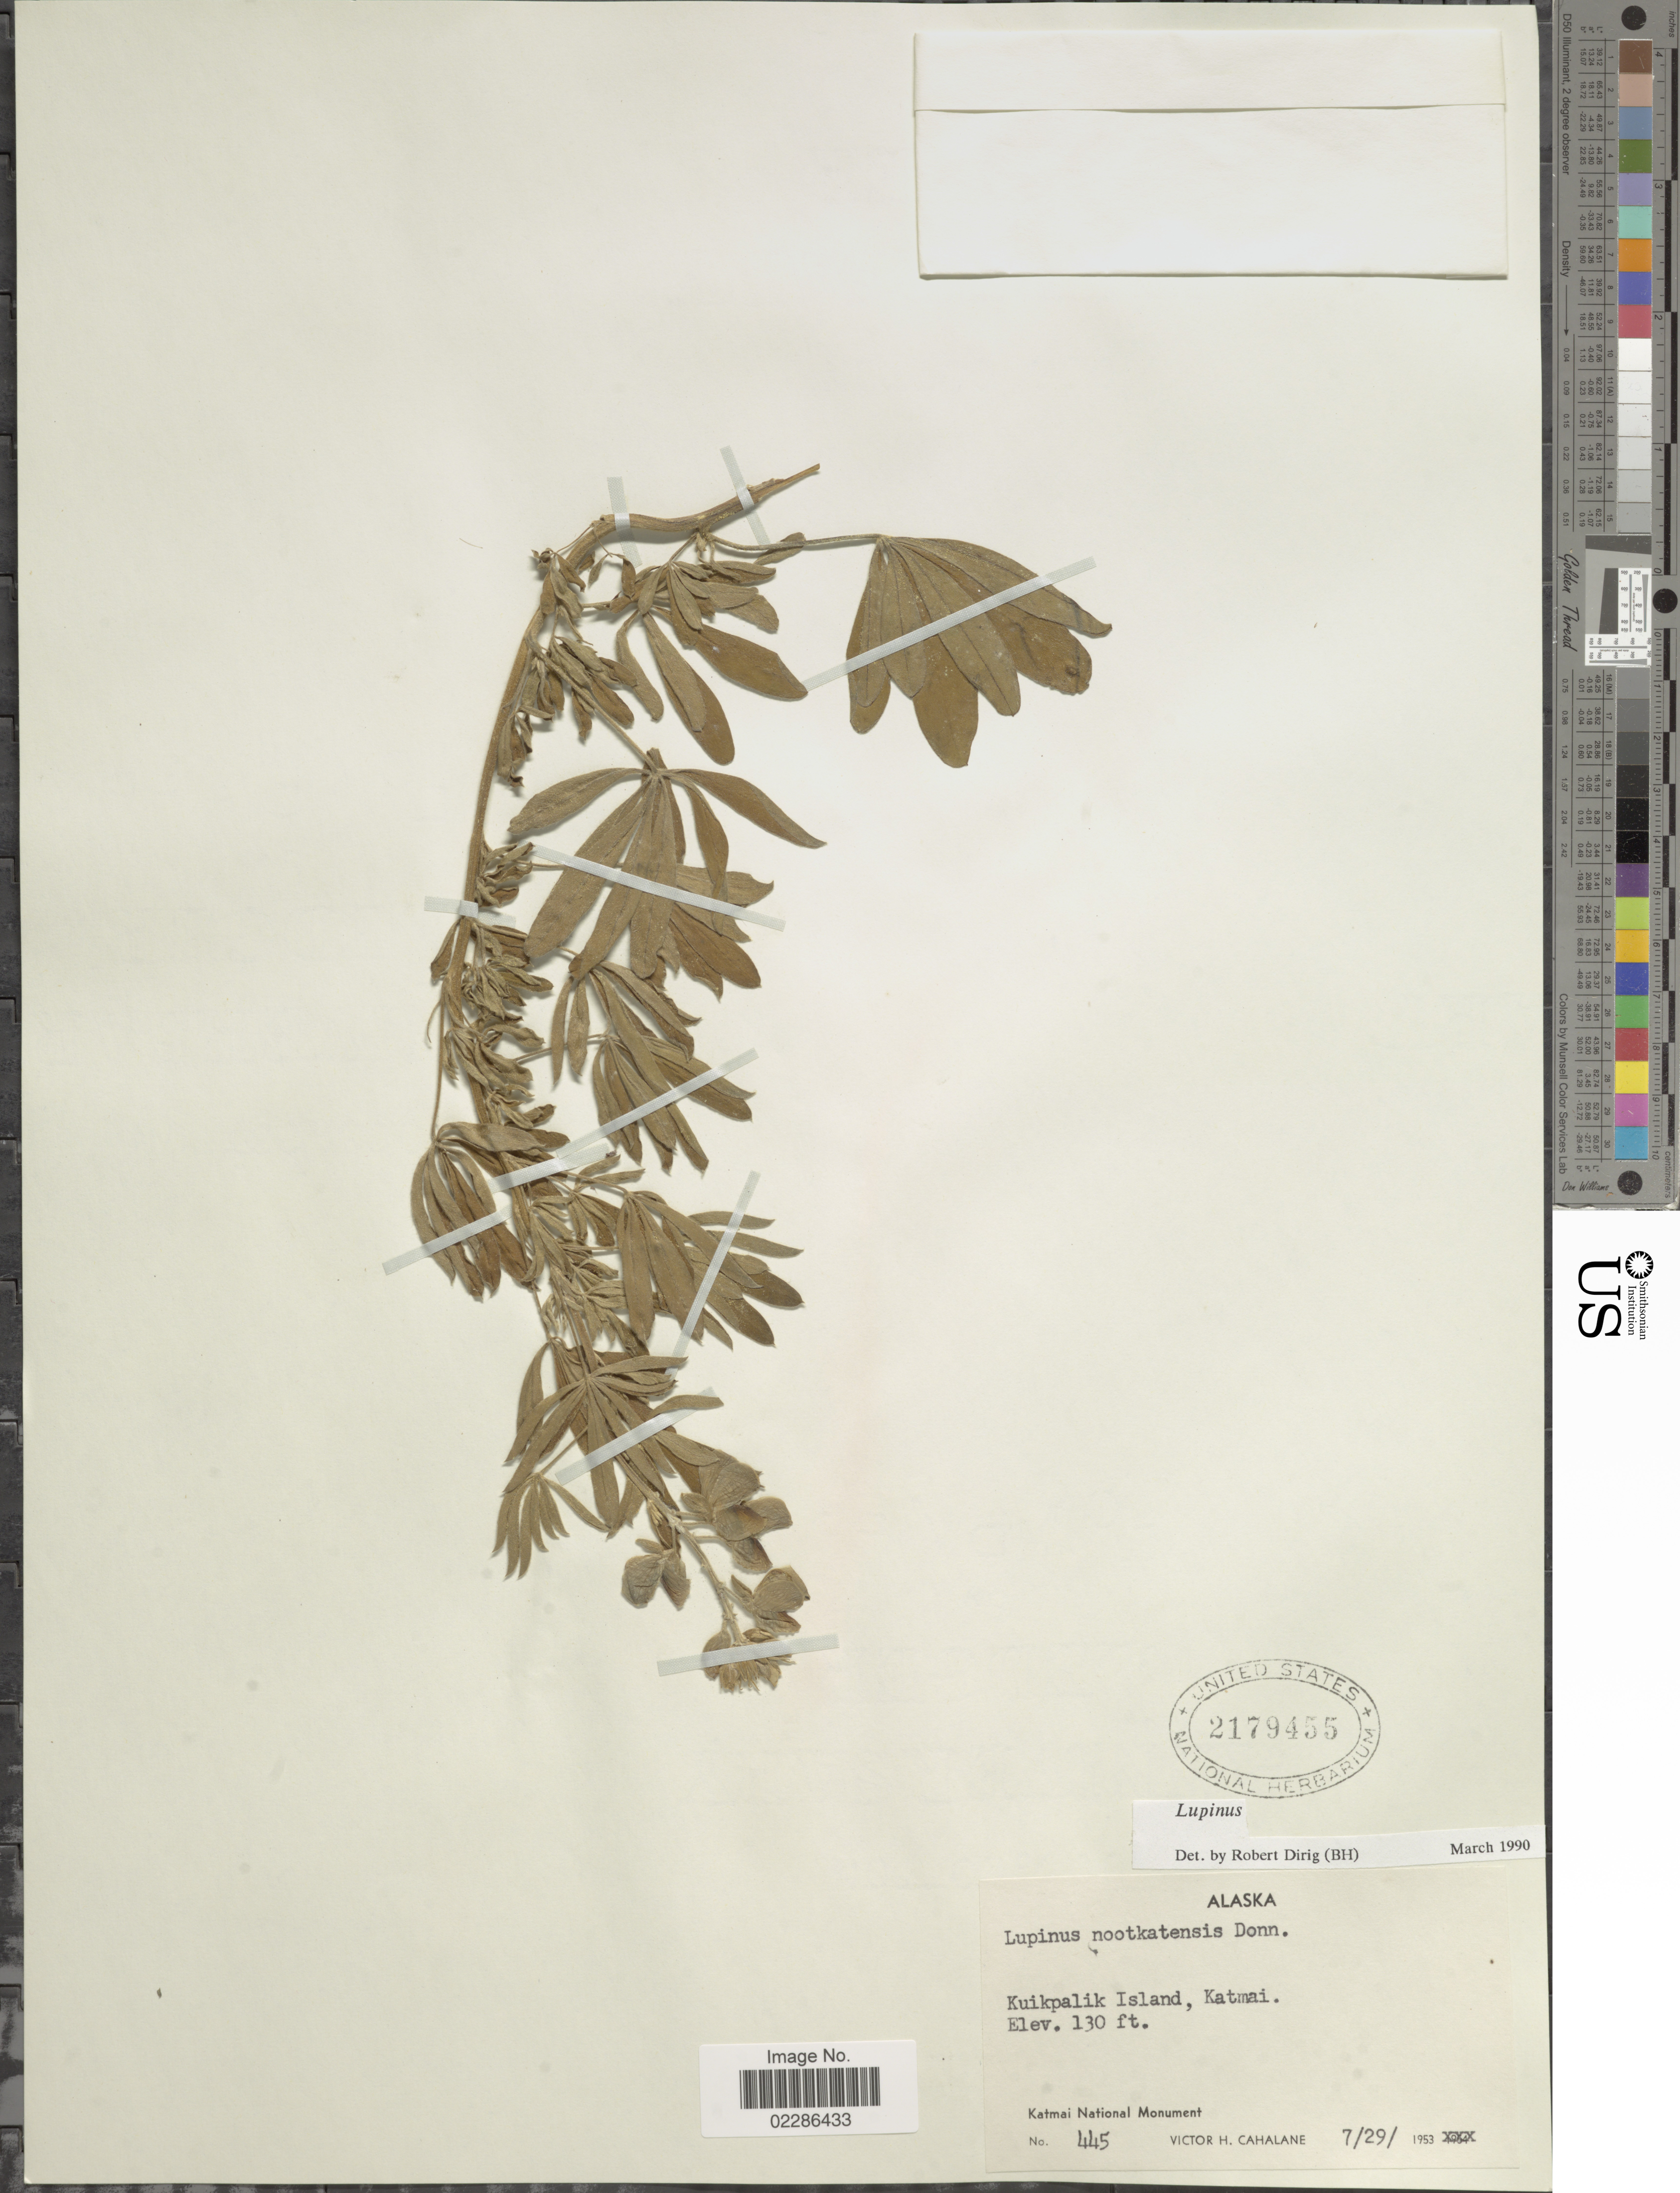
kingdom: Plantae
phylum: Tracheophyta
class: Magnoliopsida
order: Fabales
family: Fabaceae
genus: Lupinus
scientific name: Lupinus nootkatensis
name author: Donn ex Sims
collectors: V. Cahalane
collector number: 445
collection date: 1953-07-29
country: United States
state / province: Alaska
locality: Kuikpalik Island, Katmai, Katmai National Monument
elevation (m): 40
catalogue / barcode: US 2179455